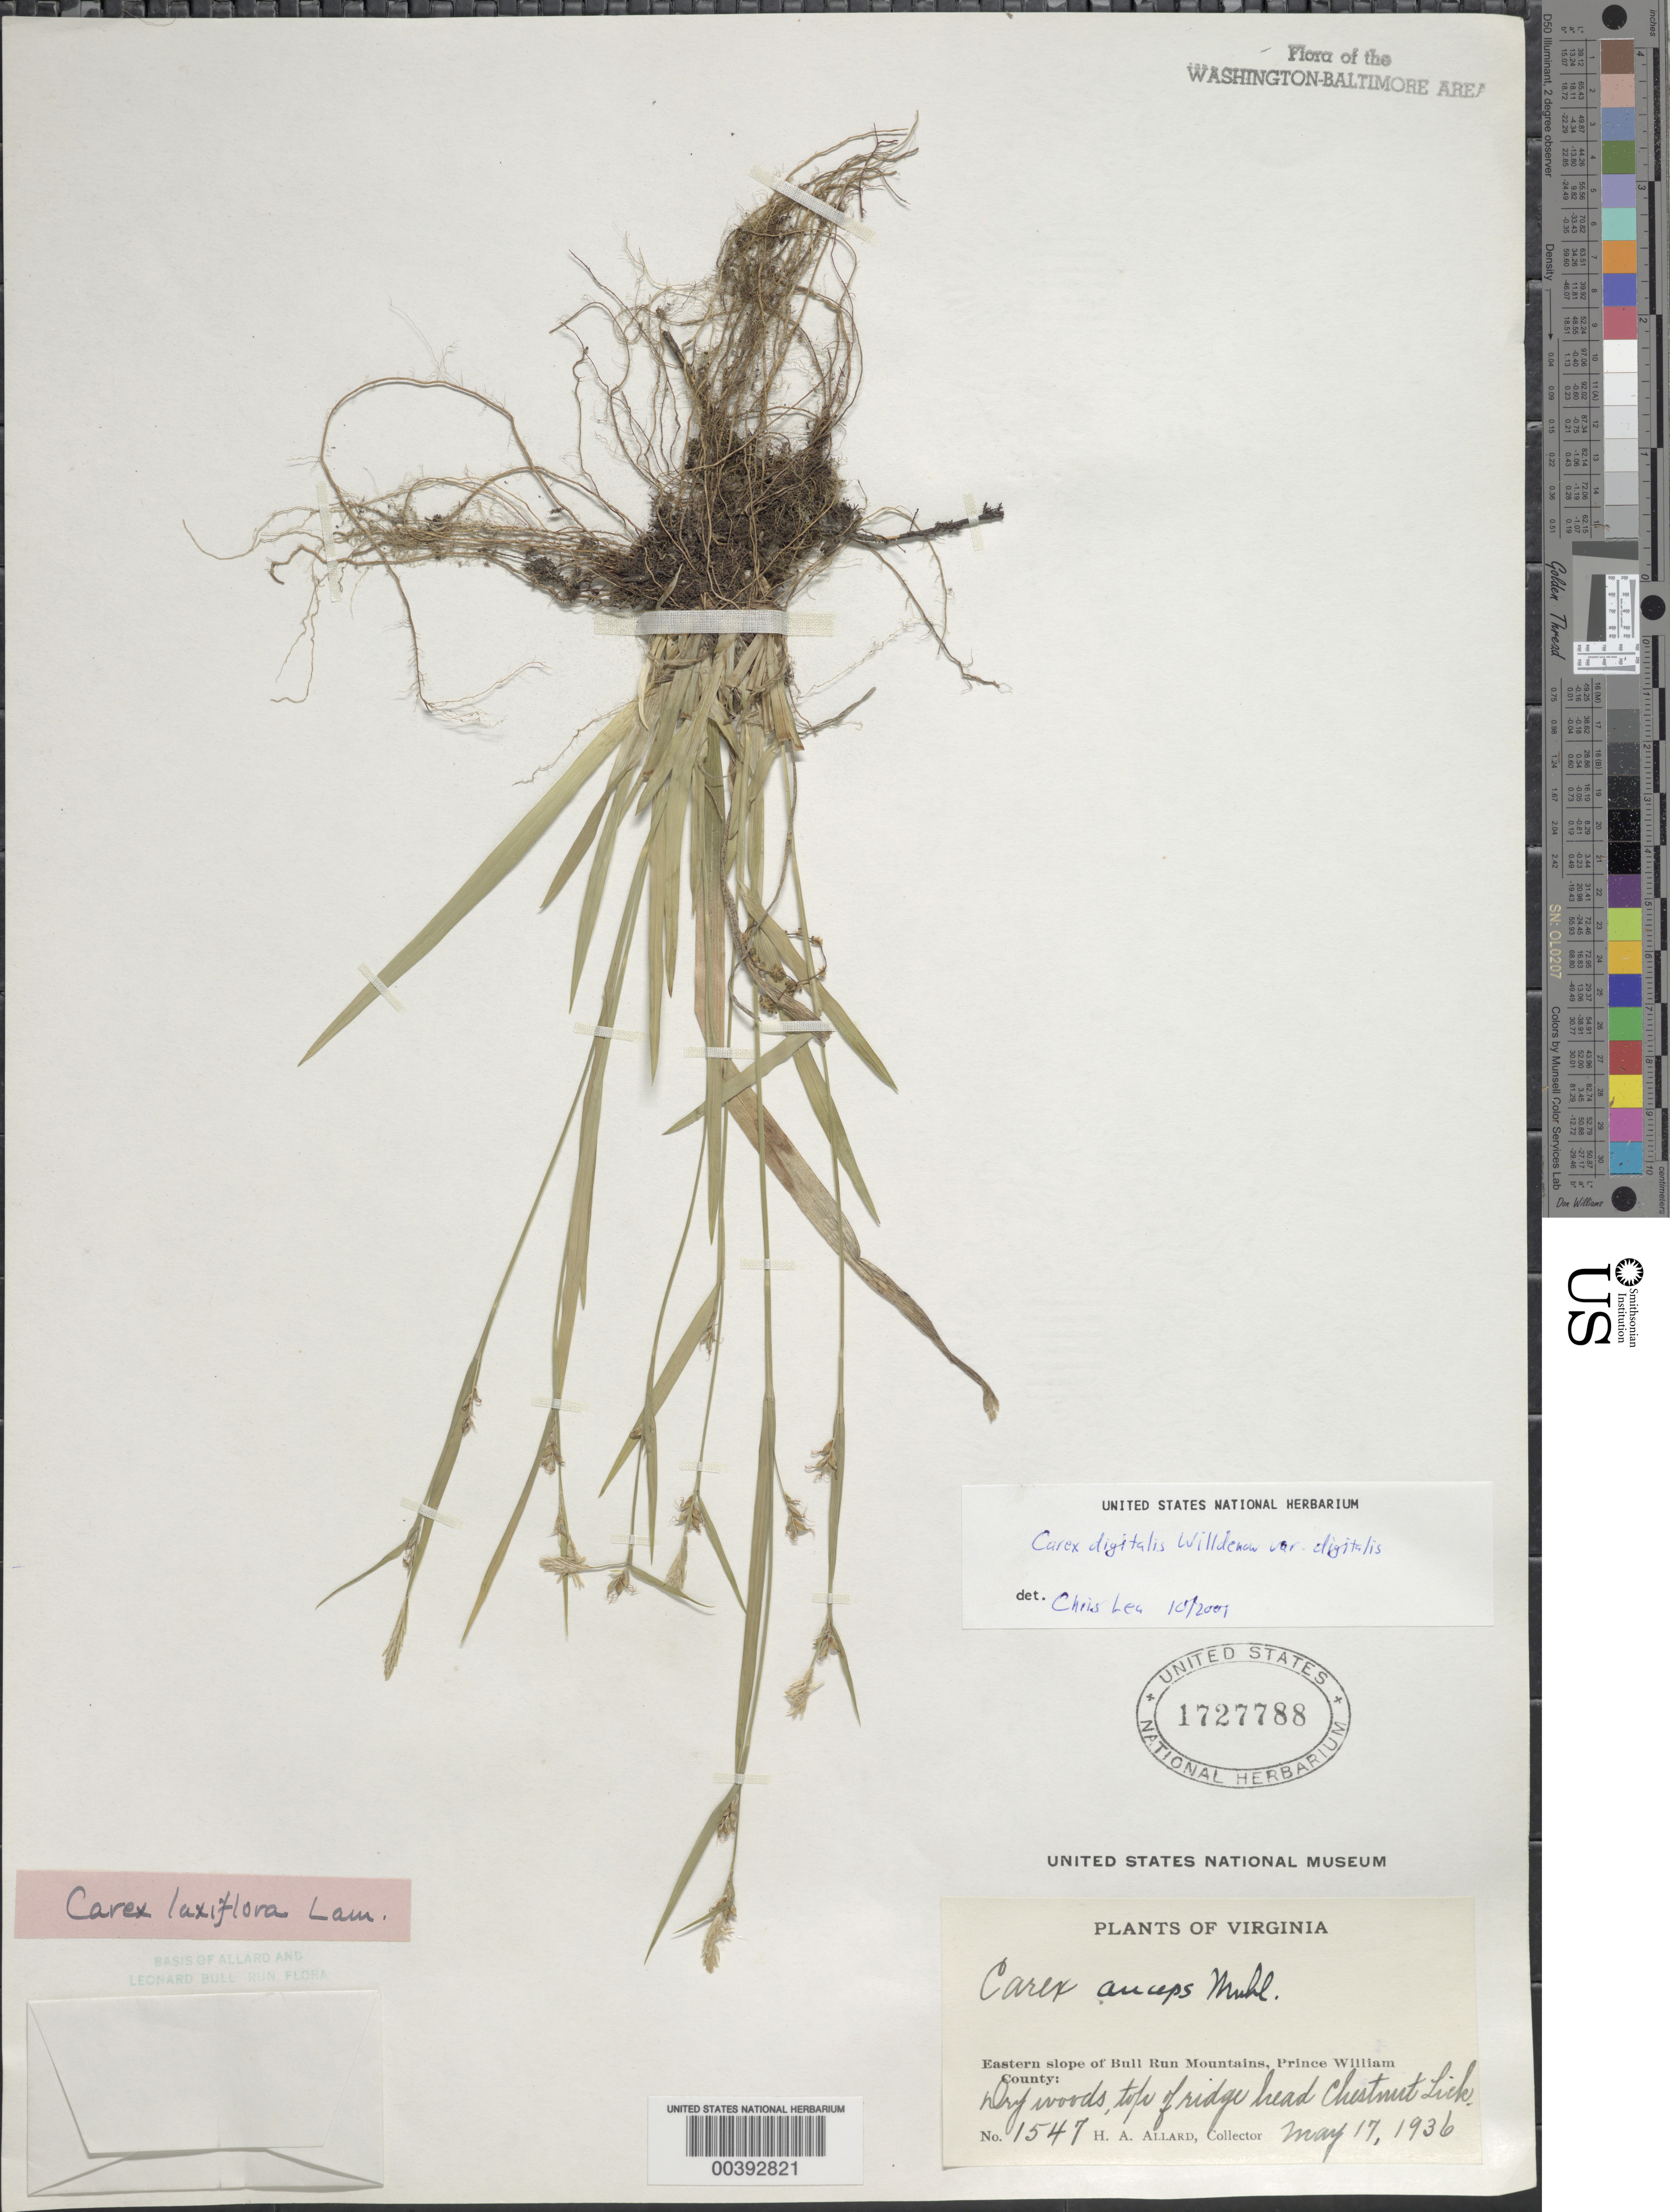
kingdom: Plantae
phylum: Tracheophyta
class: Liliopsida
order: Poales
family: Cyperaceae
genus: Carex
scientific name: Carex digitalis var. digitalis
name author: Willd.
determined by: Lea, C.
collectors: H. A. Allard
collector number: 1547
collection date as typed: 17 May 1936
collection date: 1936-05-17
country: United States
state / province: Virginia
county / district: Prince William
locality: Chestnut Lick Head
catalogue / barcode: US 1727788